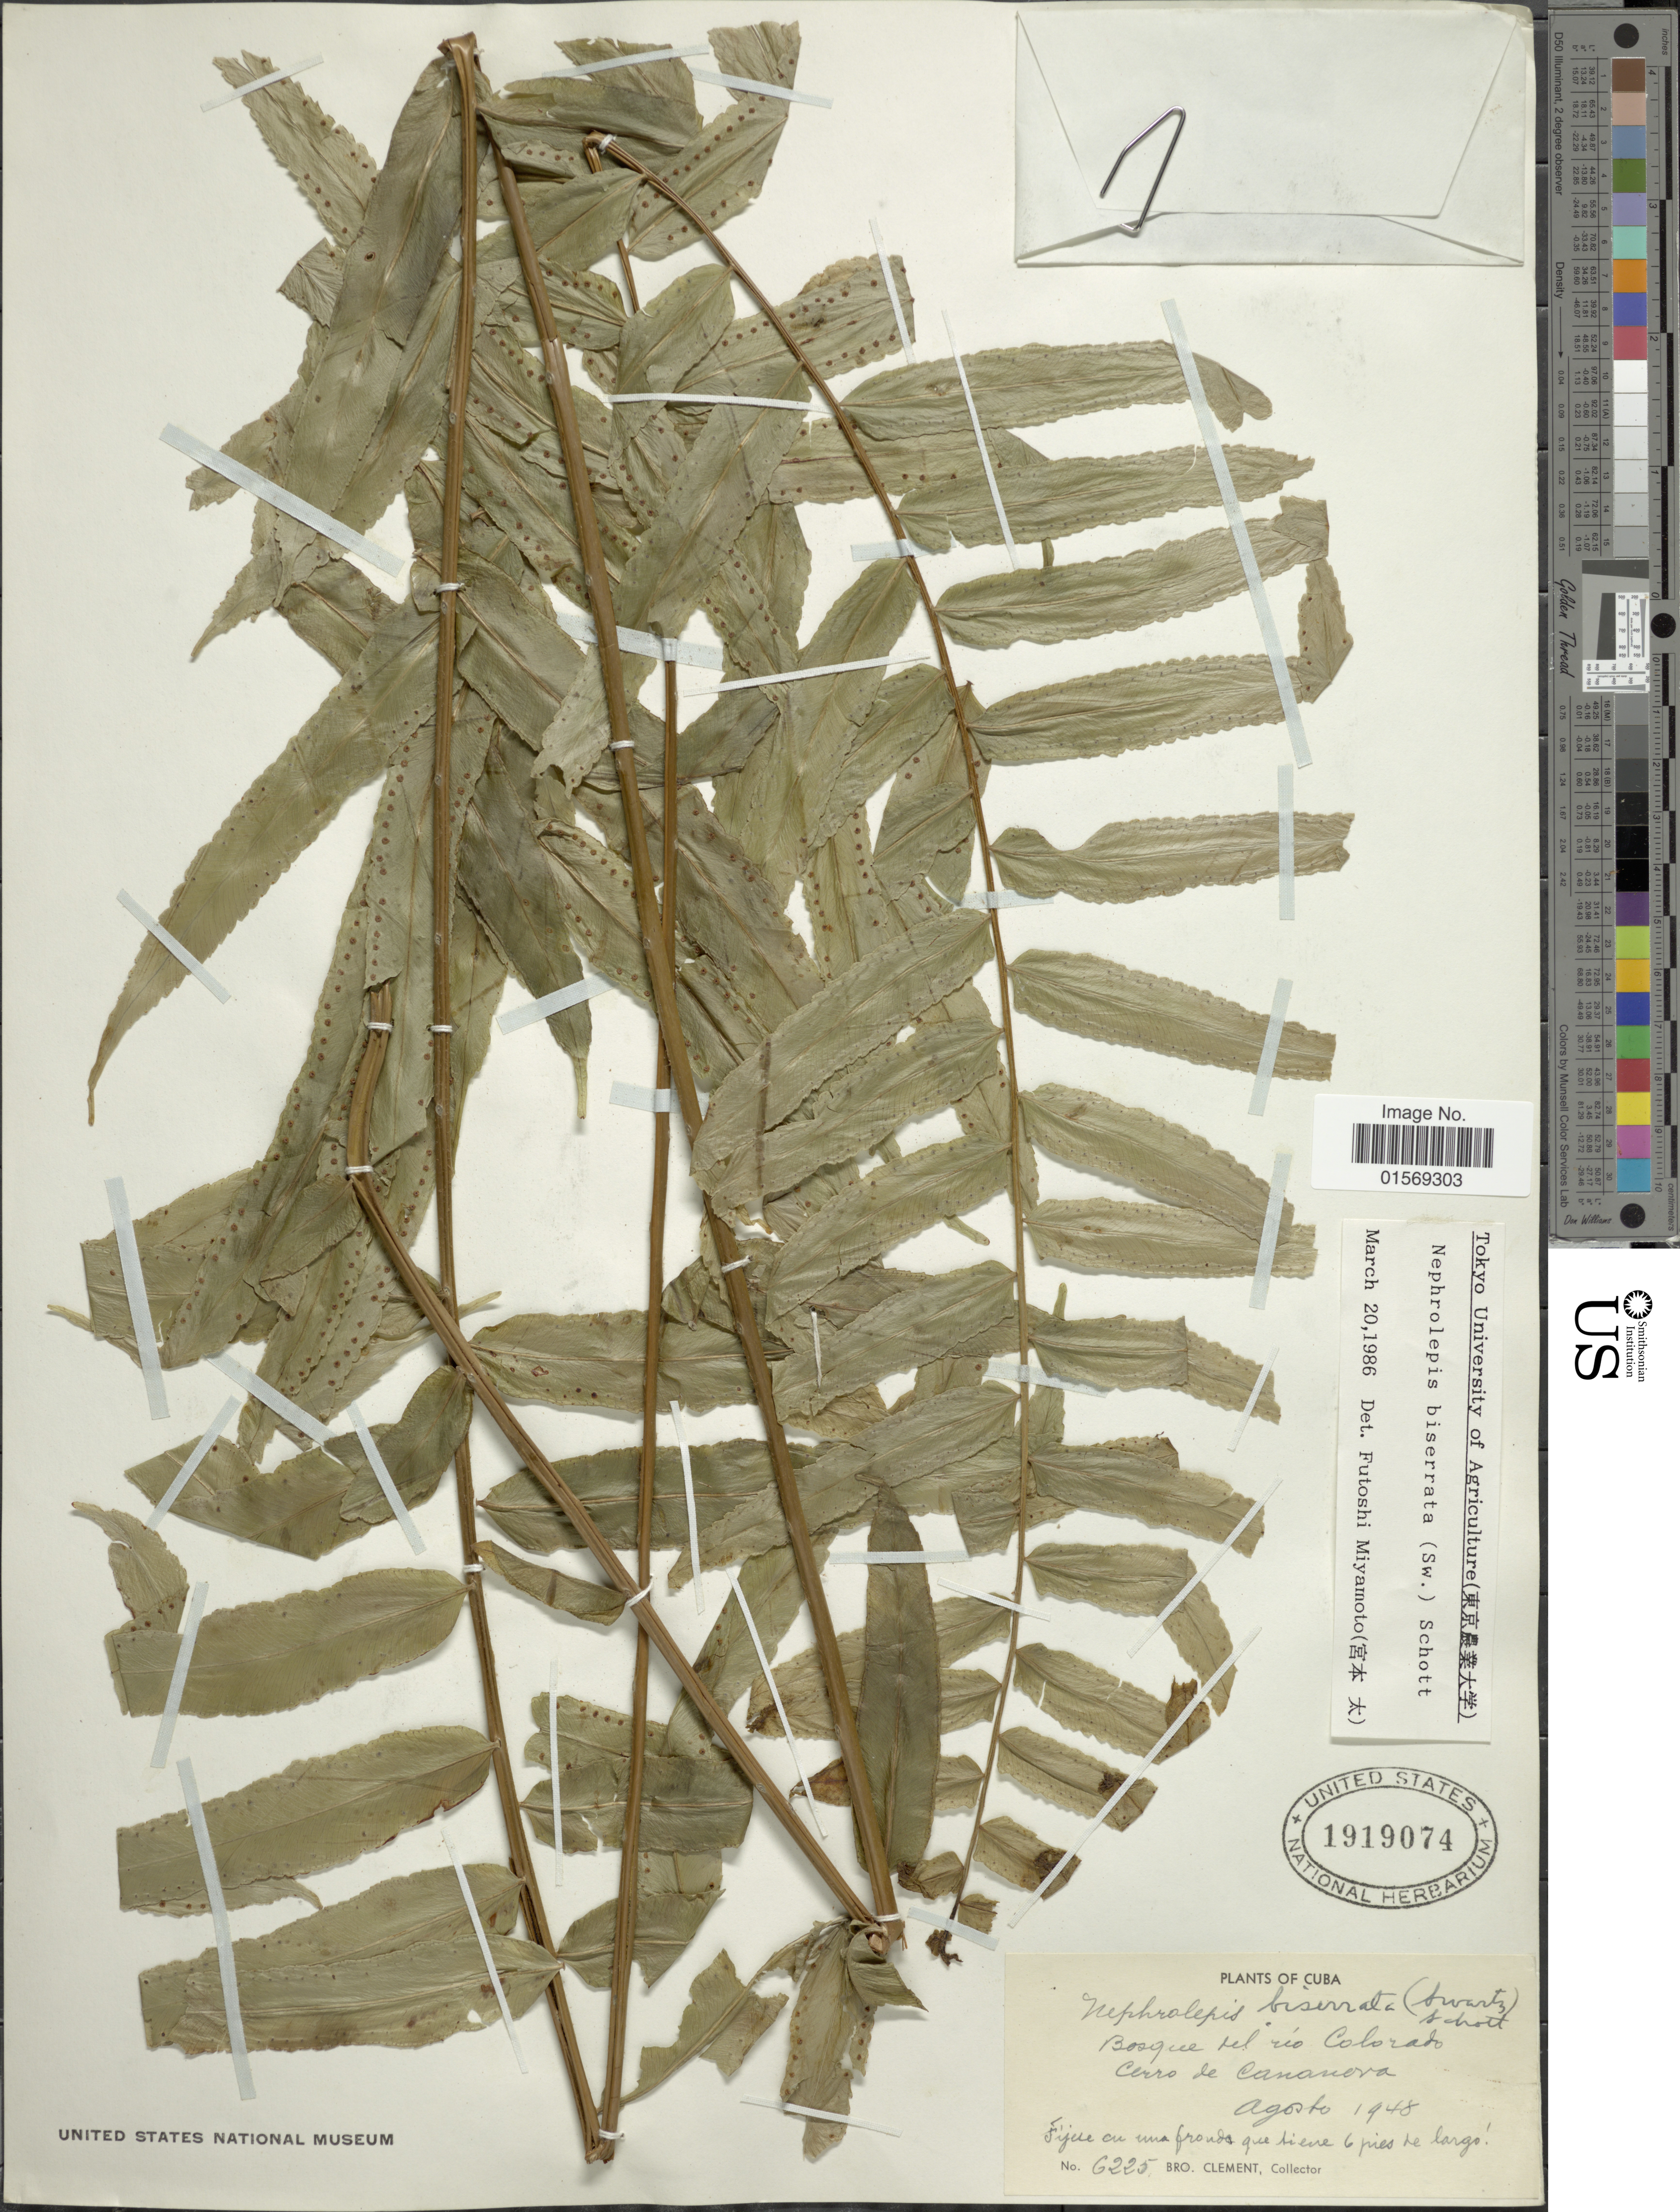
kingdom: Plantae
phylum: Tracheophyta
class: Polypodiopsida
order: Polypodiales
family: Nephrolepidaceae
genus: Nephrolepis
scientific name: Nephrolepis biserrata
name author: (Sw.) Schott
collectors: B. Clement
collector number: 6225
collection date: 1948-08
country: Cuba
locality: Cuba, Bosque del rio Colorado Cerro de Cananova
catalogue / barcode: US 1919074